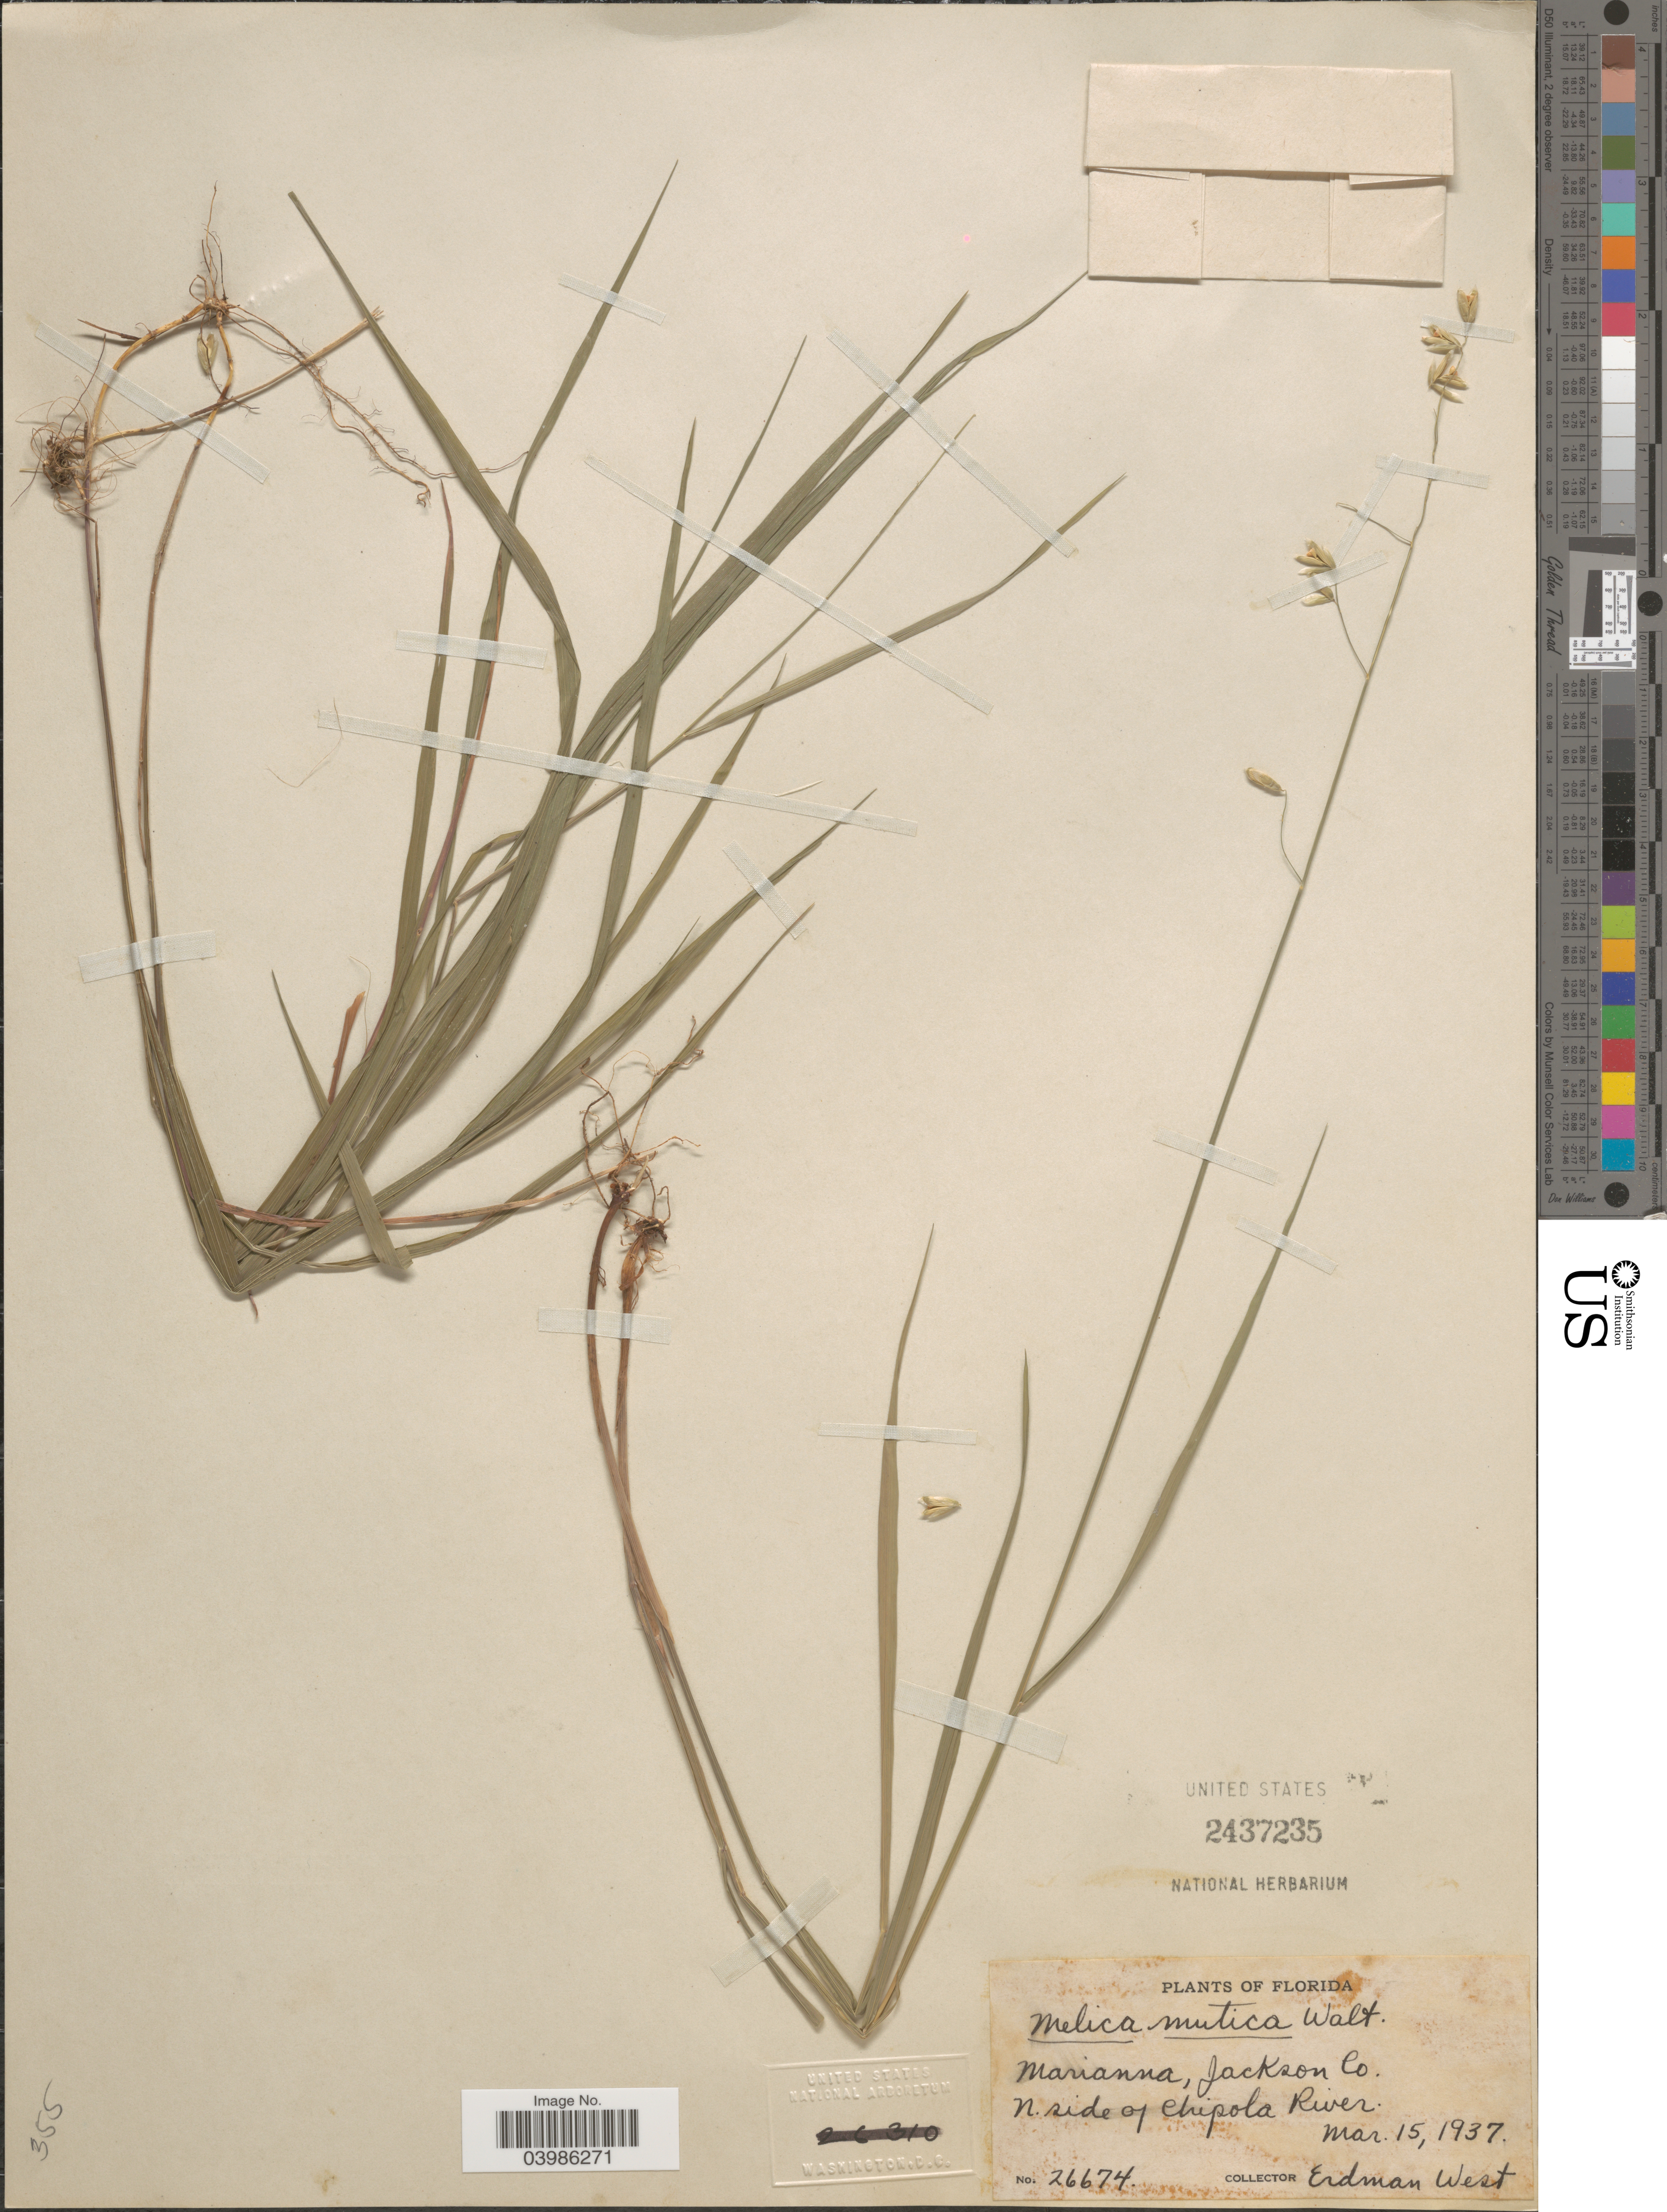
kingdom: Plantae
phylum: Tracheophyta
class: Liliopsida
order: Poales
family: Poaceae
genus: Melica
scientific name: Melica mutica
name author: Walter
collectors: E. West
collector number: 26674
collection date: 1937-03-15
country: United States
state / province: Florida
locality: Marianna, Jackson Co. N. side of Chipola River.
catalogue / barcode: US 2437235